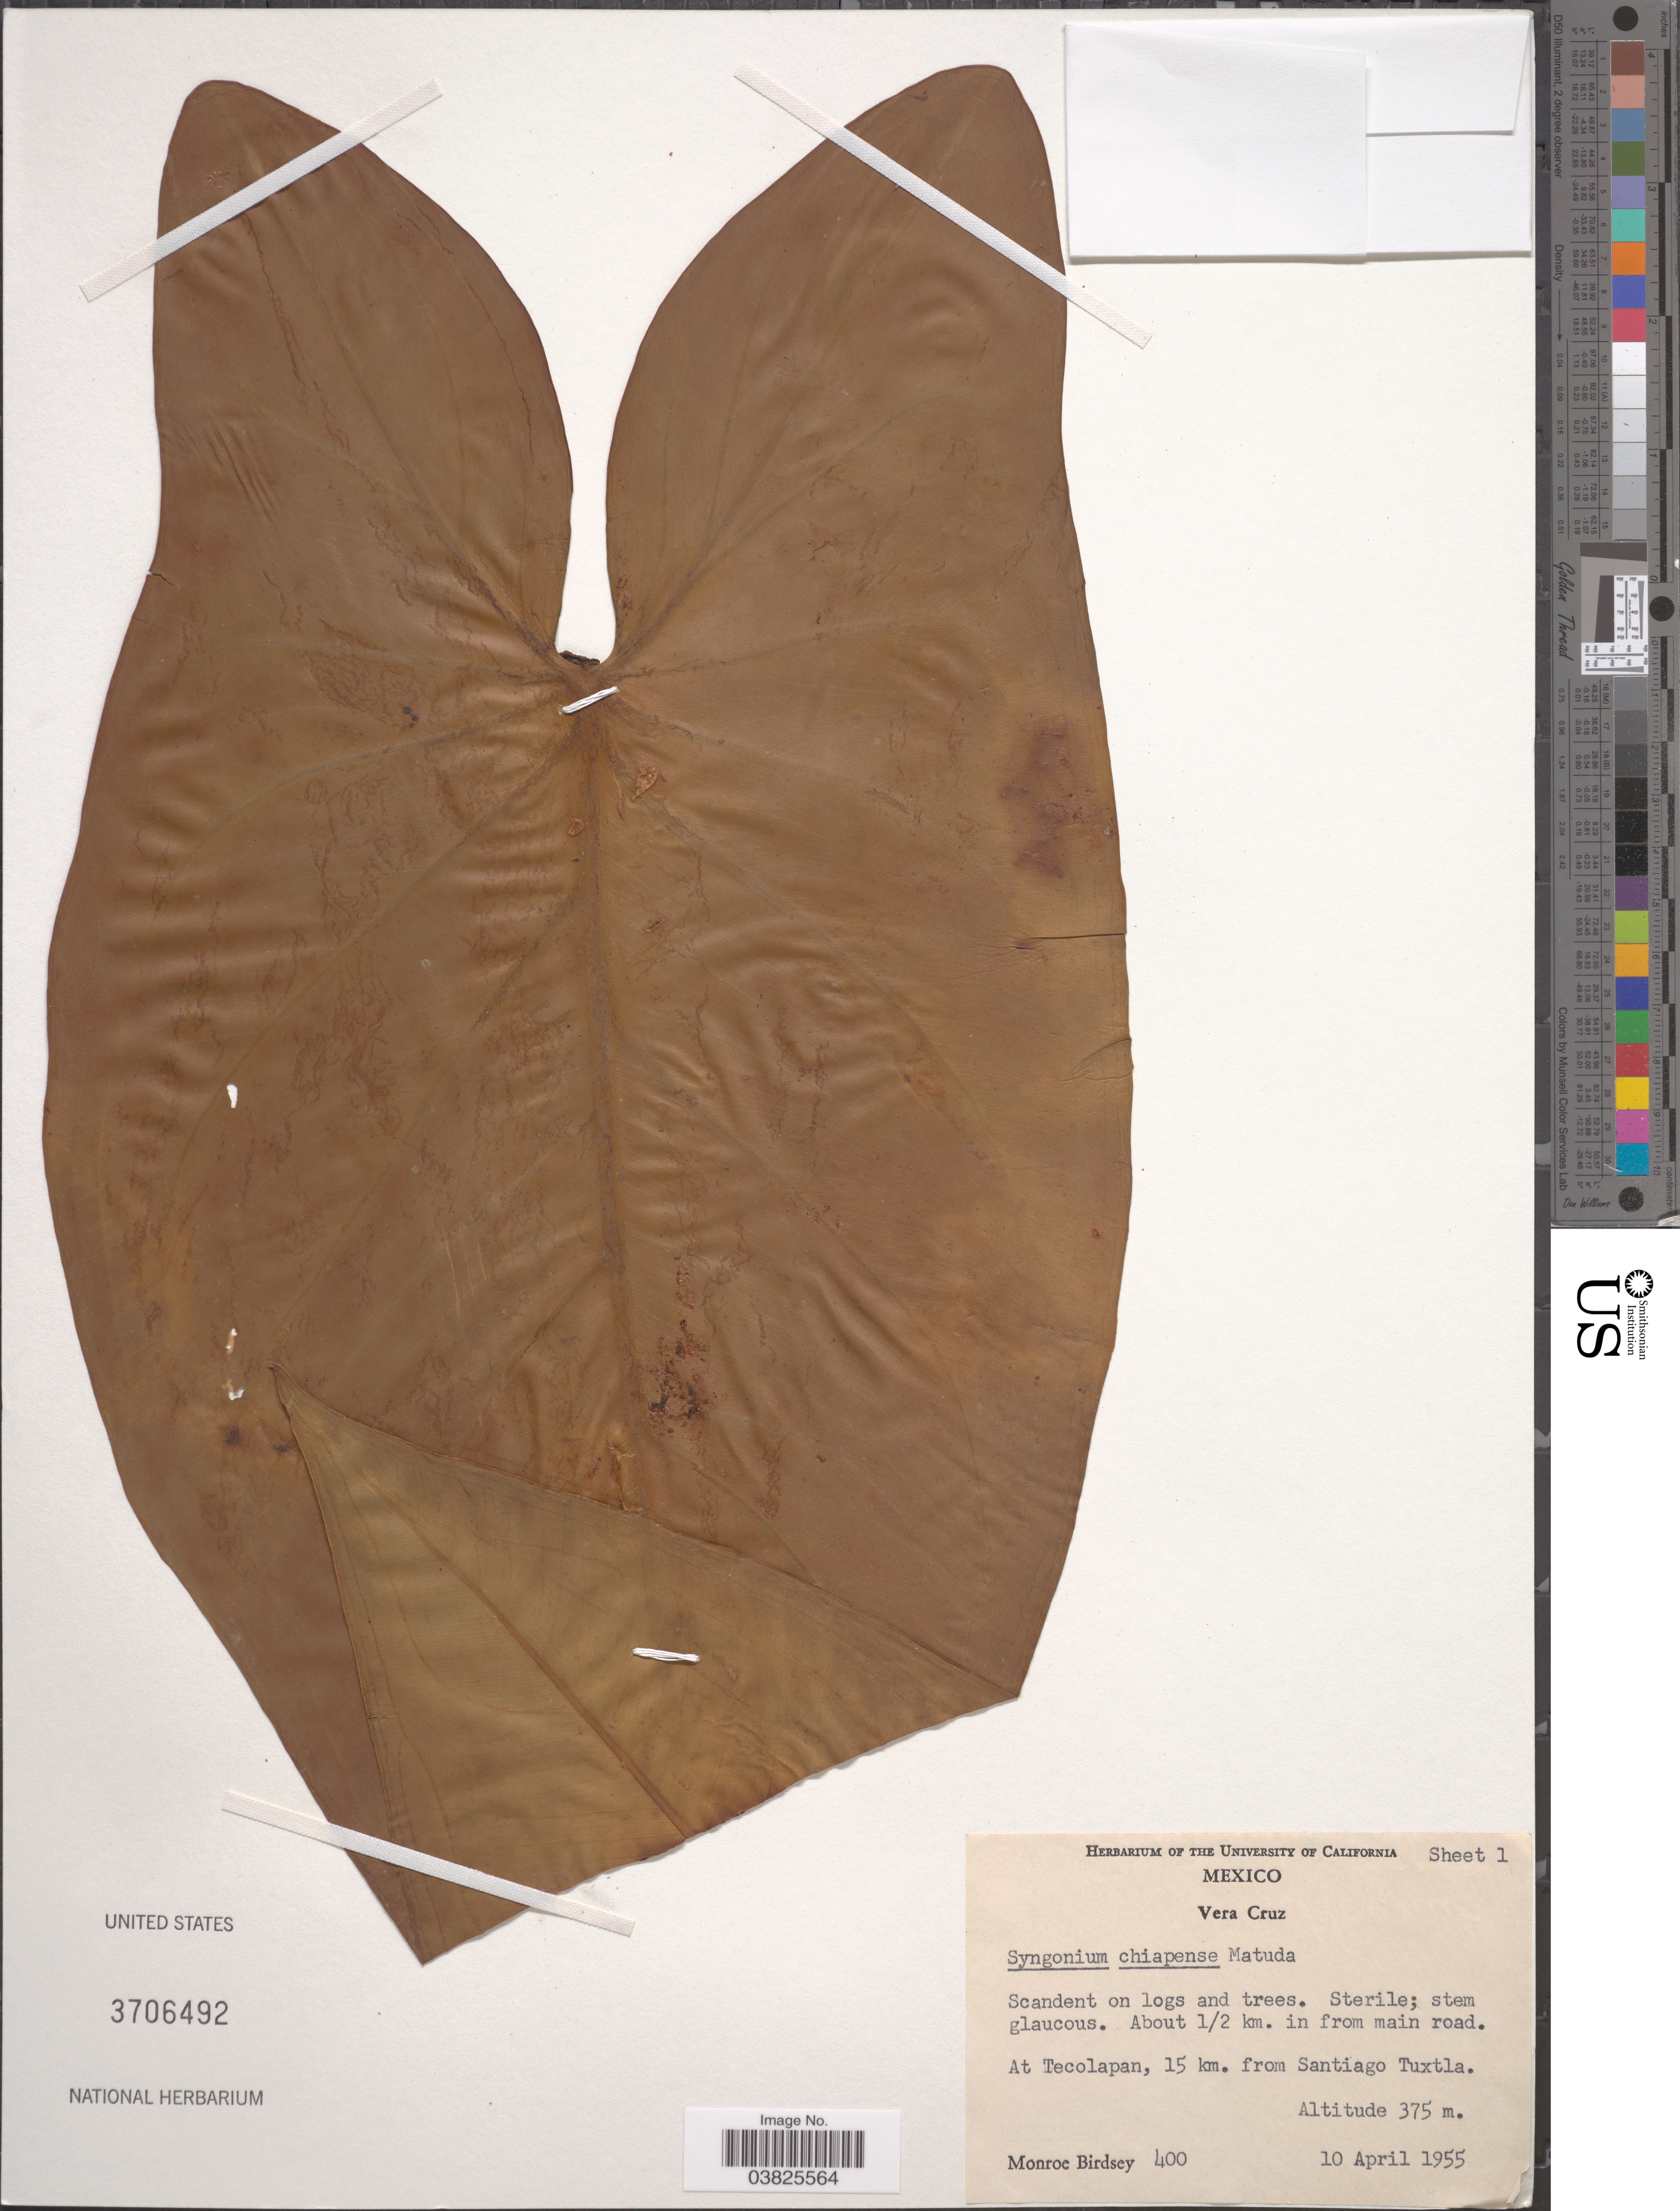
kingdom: Plantae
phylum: Tracheophyta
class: Liliopsida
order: Alismatales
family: Araceae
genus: Syngonium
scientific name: Syngonium chiapense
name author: Matuda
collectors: M. Birdsey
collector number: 400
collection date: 1955-04-10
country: Mexico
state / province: Veracruz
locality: Vera Cruz. About 1/2 km. in from main road. At Tecolapan, 15 km. from Santiago Tuxtla.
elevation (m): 375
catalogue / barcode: US 3706492